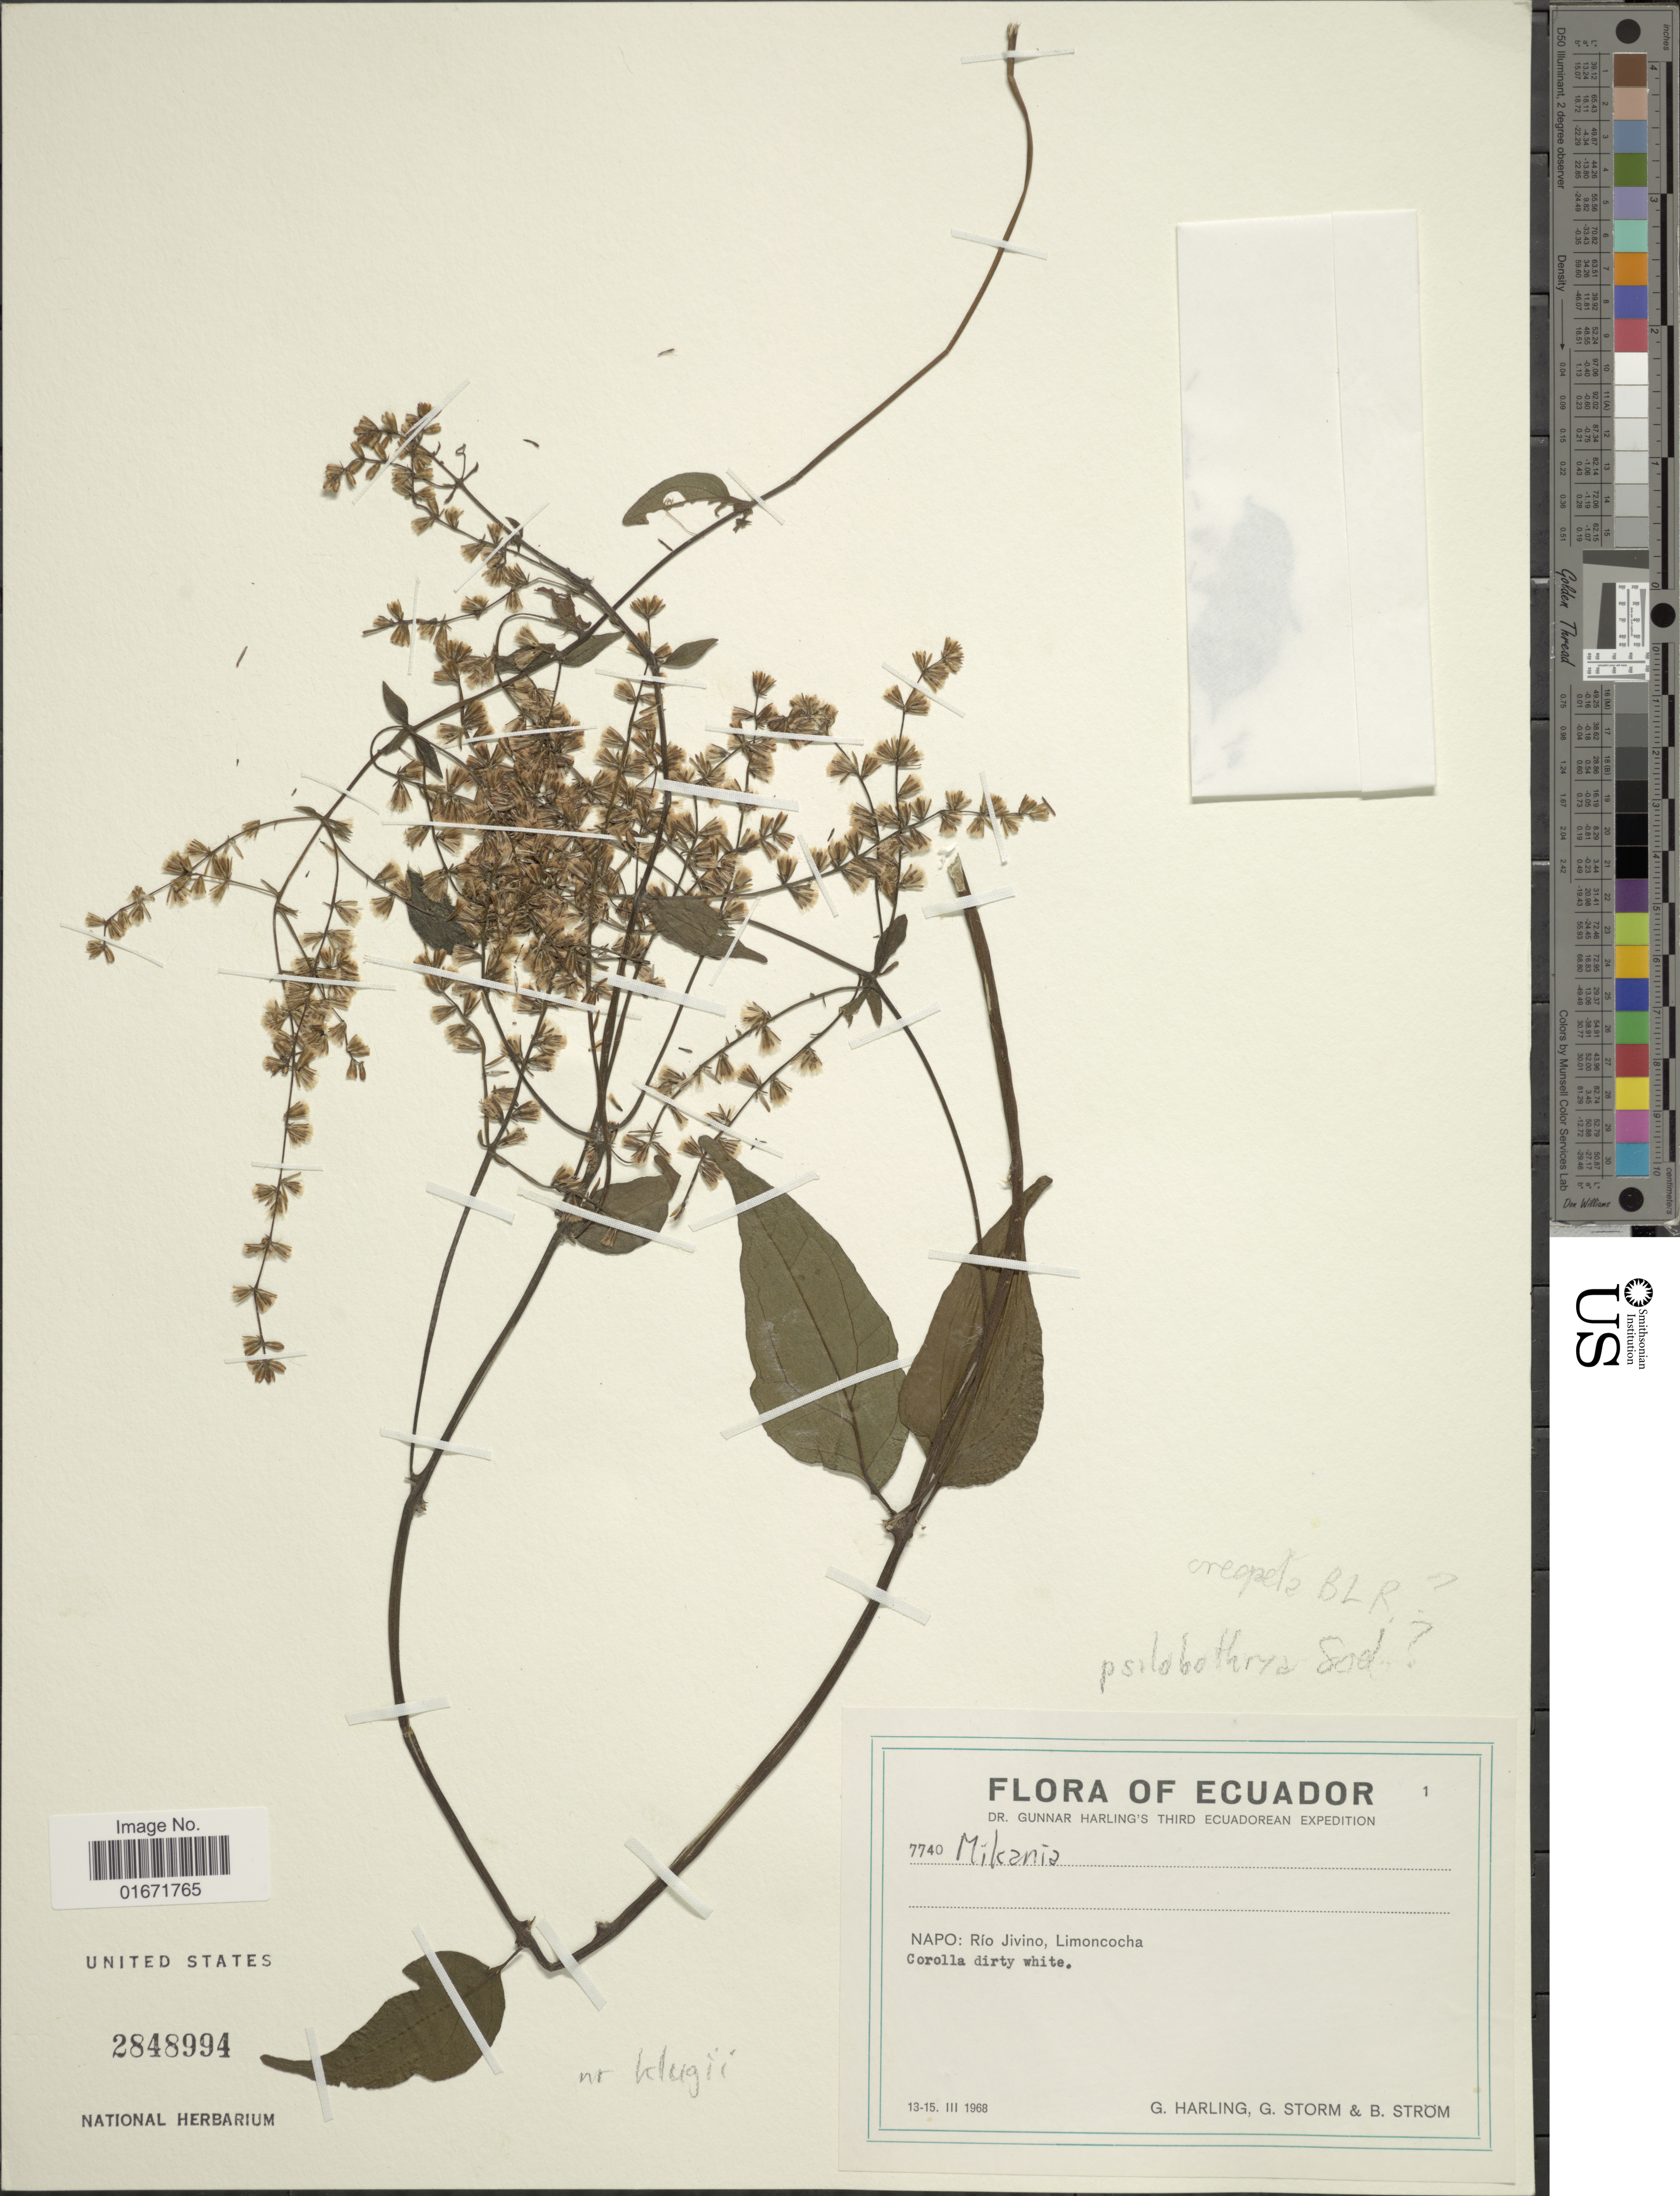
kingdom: Plantae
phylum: Tracheophyta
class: Magnoliopsida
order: Asterales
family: Asteraceae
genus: Mikania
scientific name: Mikania klugii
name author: B.L. Rob.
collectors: G. Harling, G. Storm & B. Ström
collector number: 7740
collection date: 1968-03-13/1968-03-15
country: Ecuador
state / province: Napo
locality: Napo: Río Jivino, Limoncocha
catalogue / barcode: US 2848994